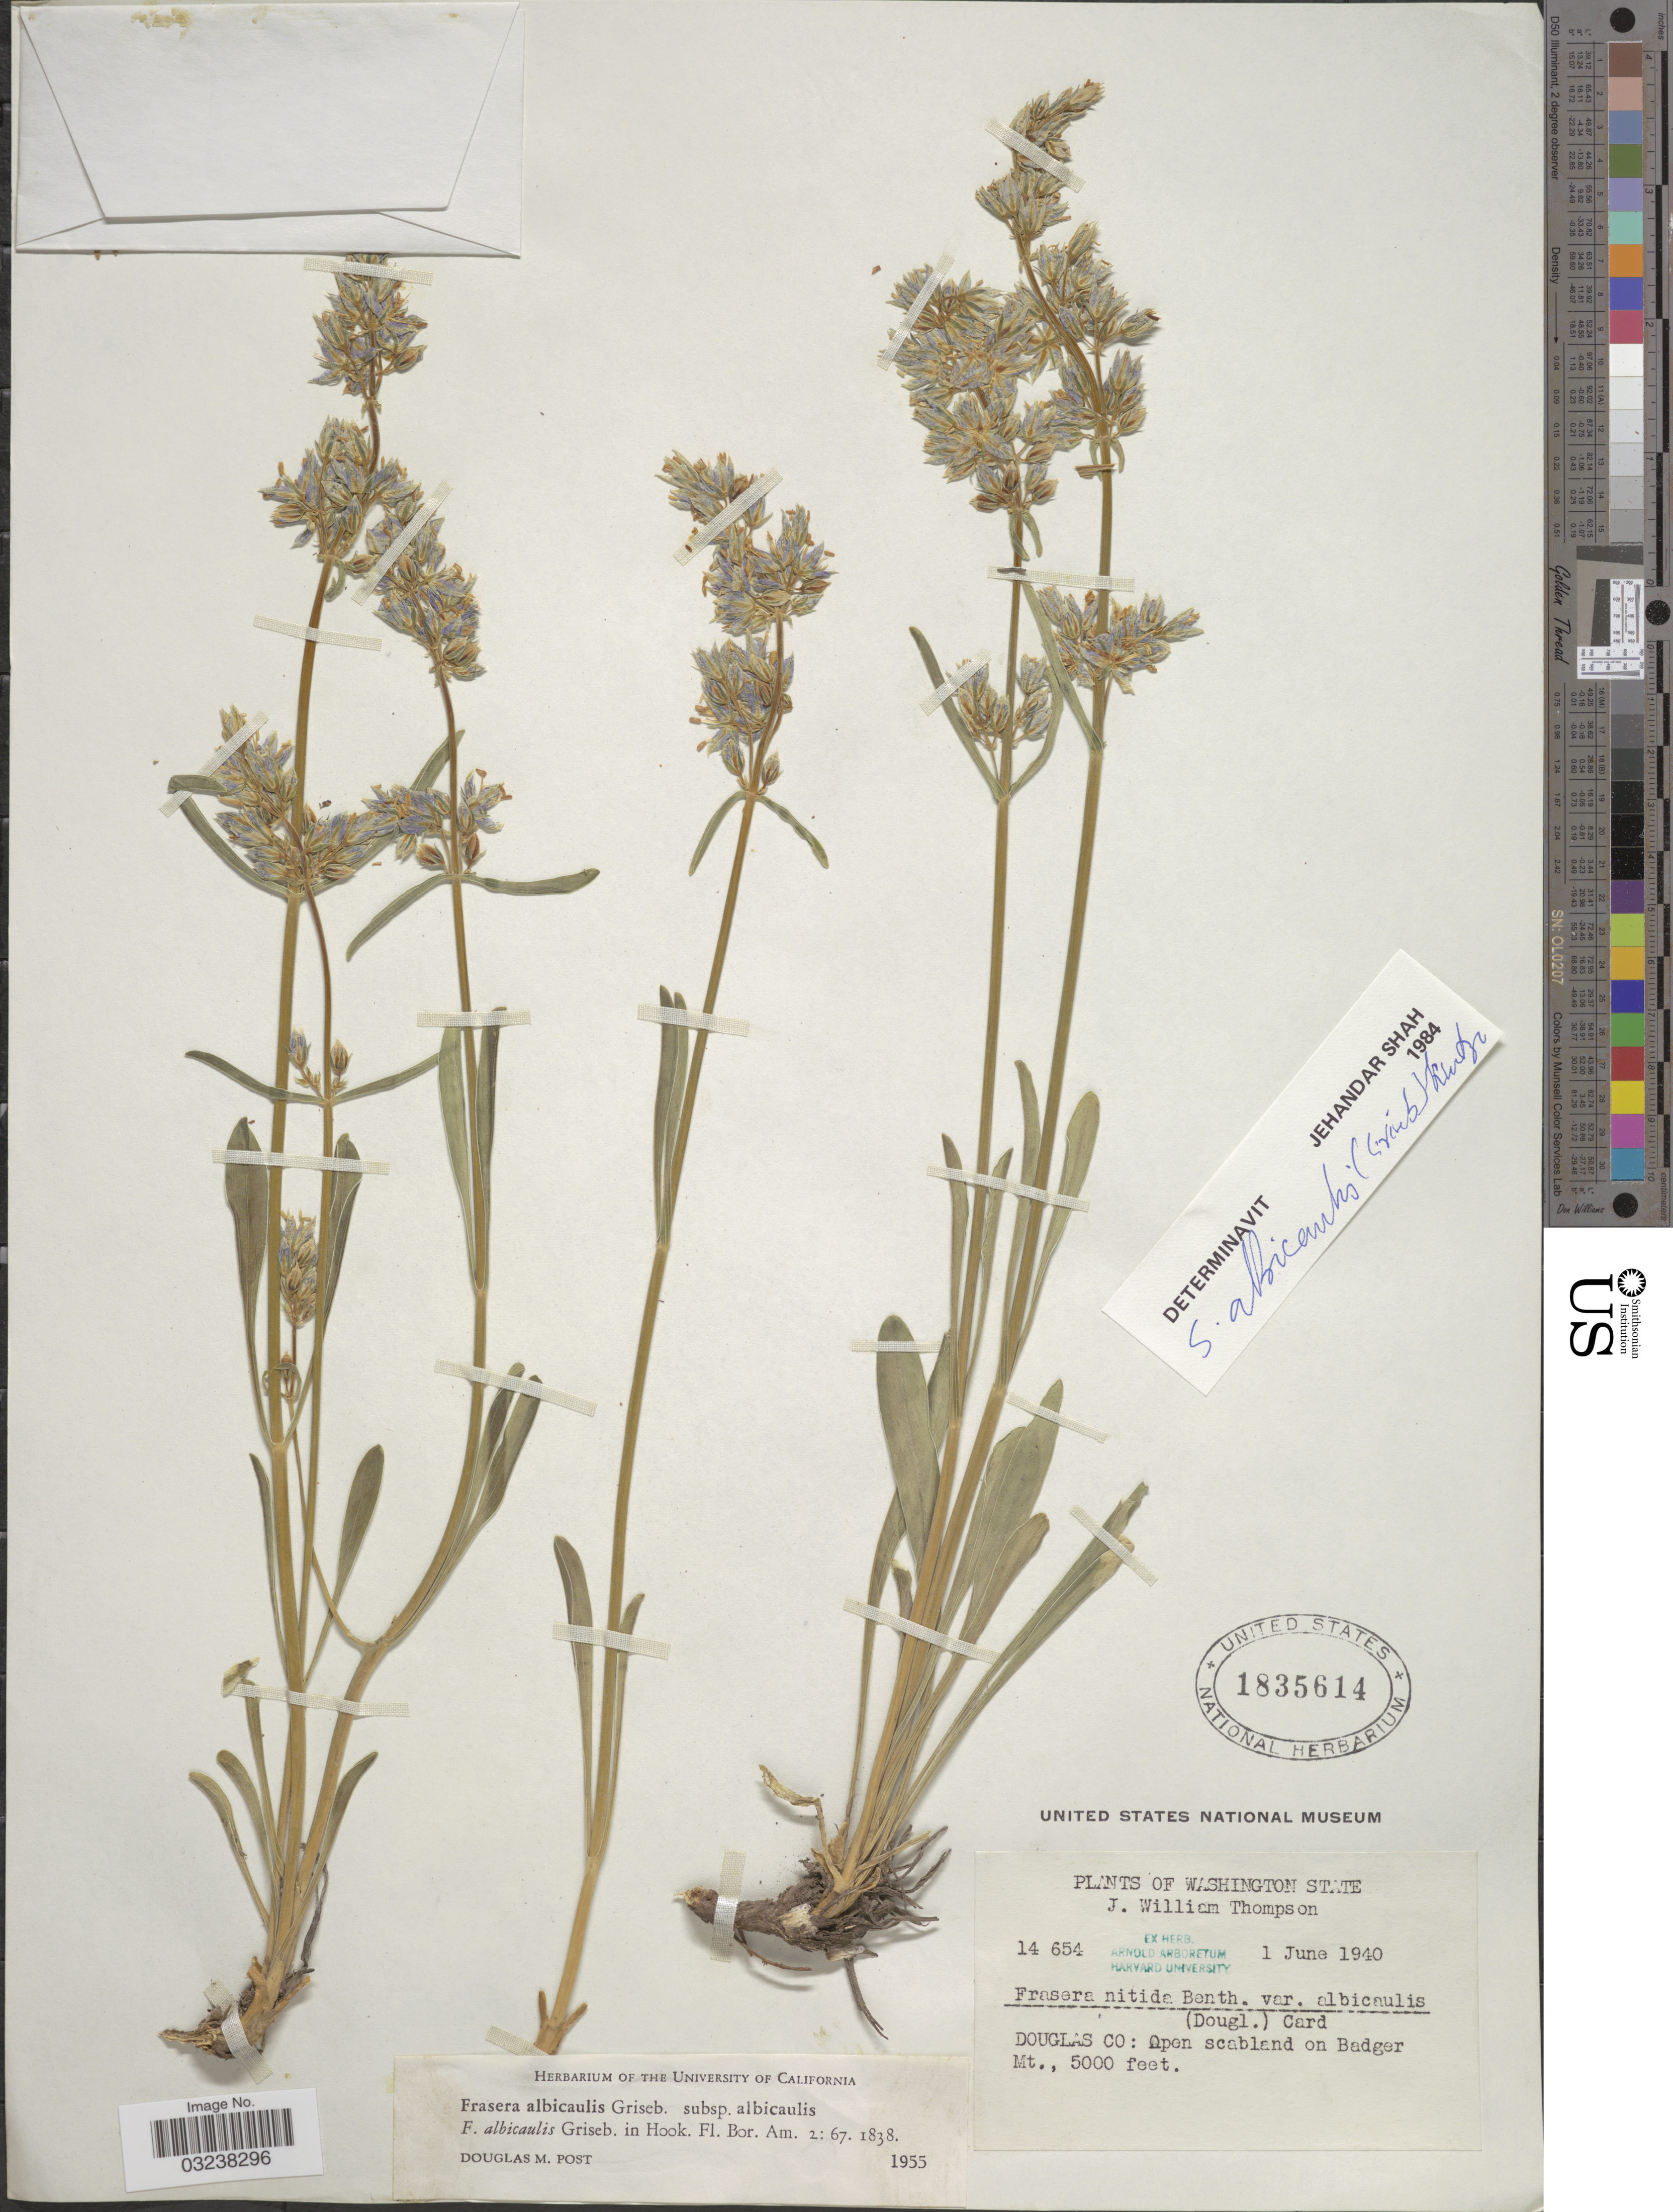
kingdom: Plantae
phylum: Tracheophyta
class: Magnoliopsida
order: Gentianales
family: Gentianaceae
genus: Swertia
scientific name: Swertia albicaulis var. albicaulis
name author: (Griseb.) Douglas ex Kuntze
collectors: J. W. Thompson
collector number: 14654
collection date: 1940-06-01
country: United States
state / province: Washington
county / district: Douglas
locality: Washington State. Douglas Co: Open scabland on Badger Mt.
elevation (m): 1524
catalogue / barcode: US 1835614